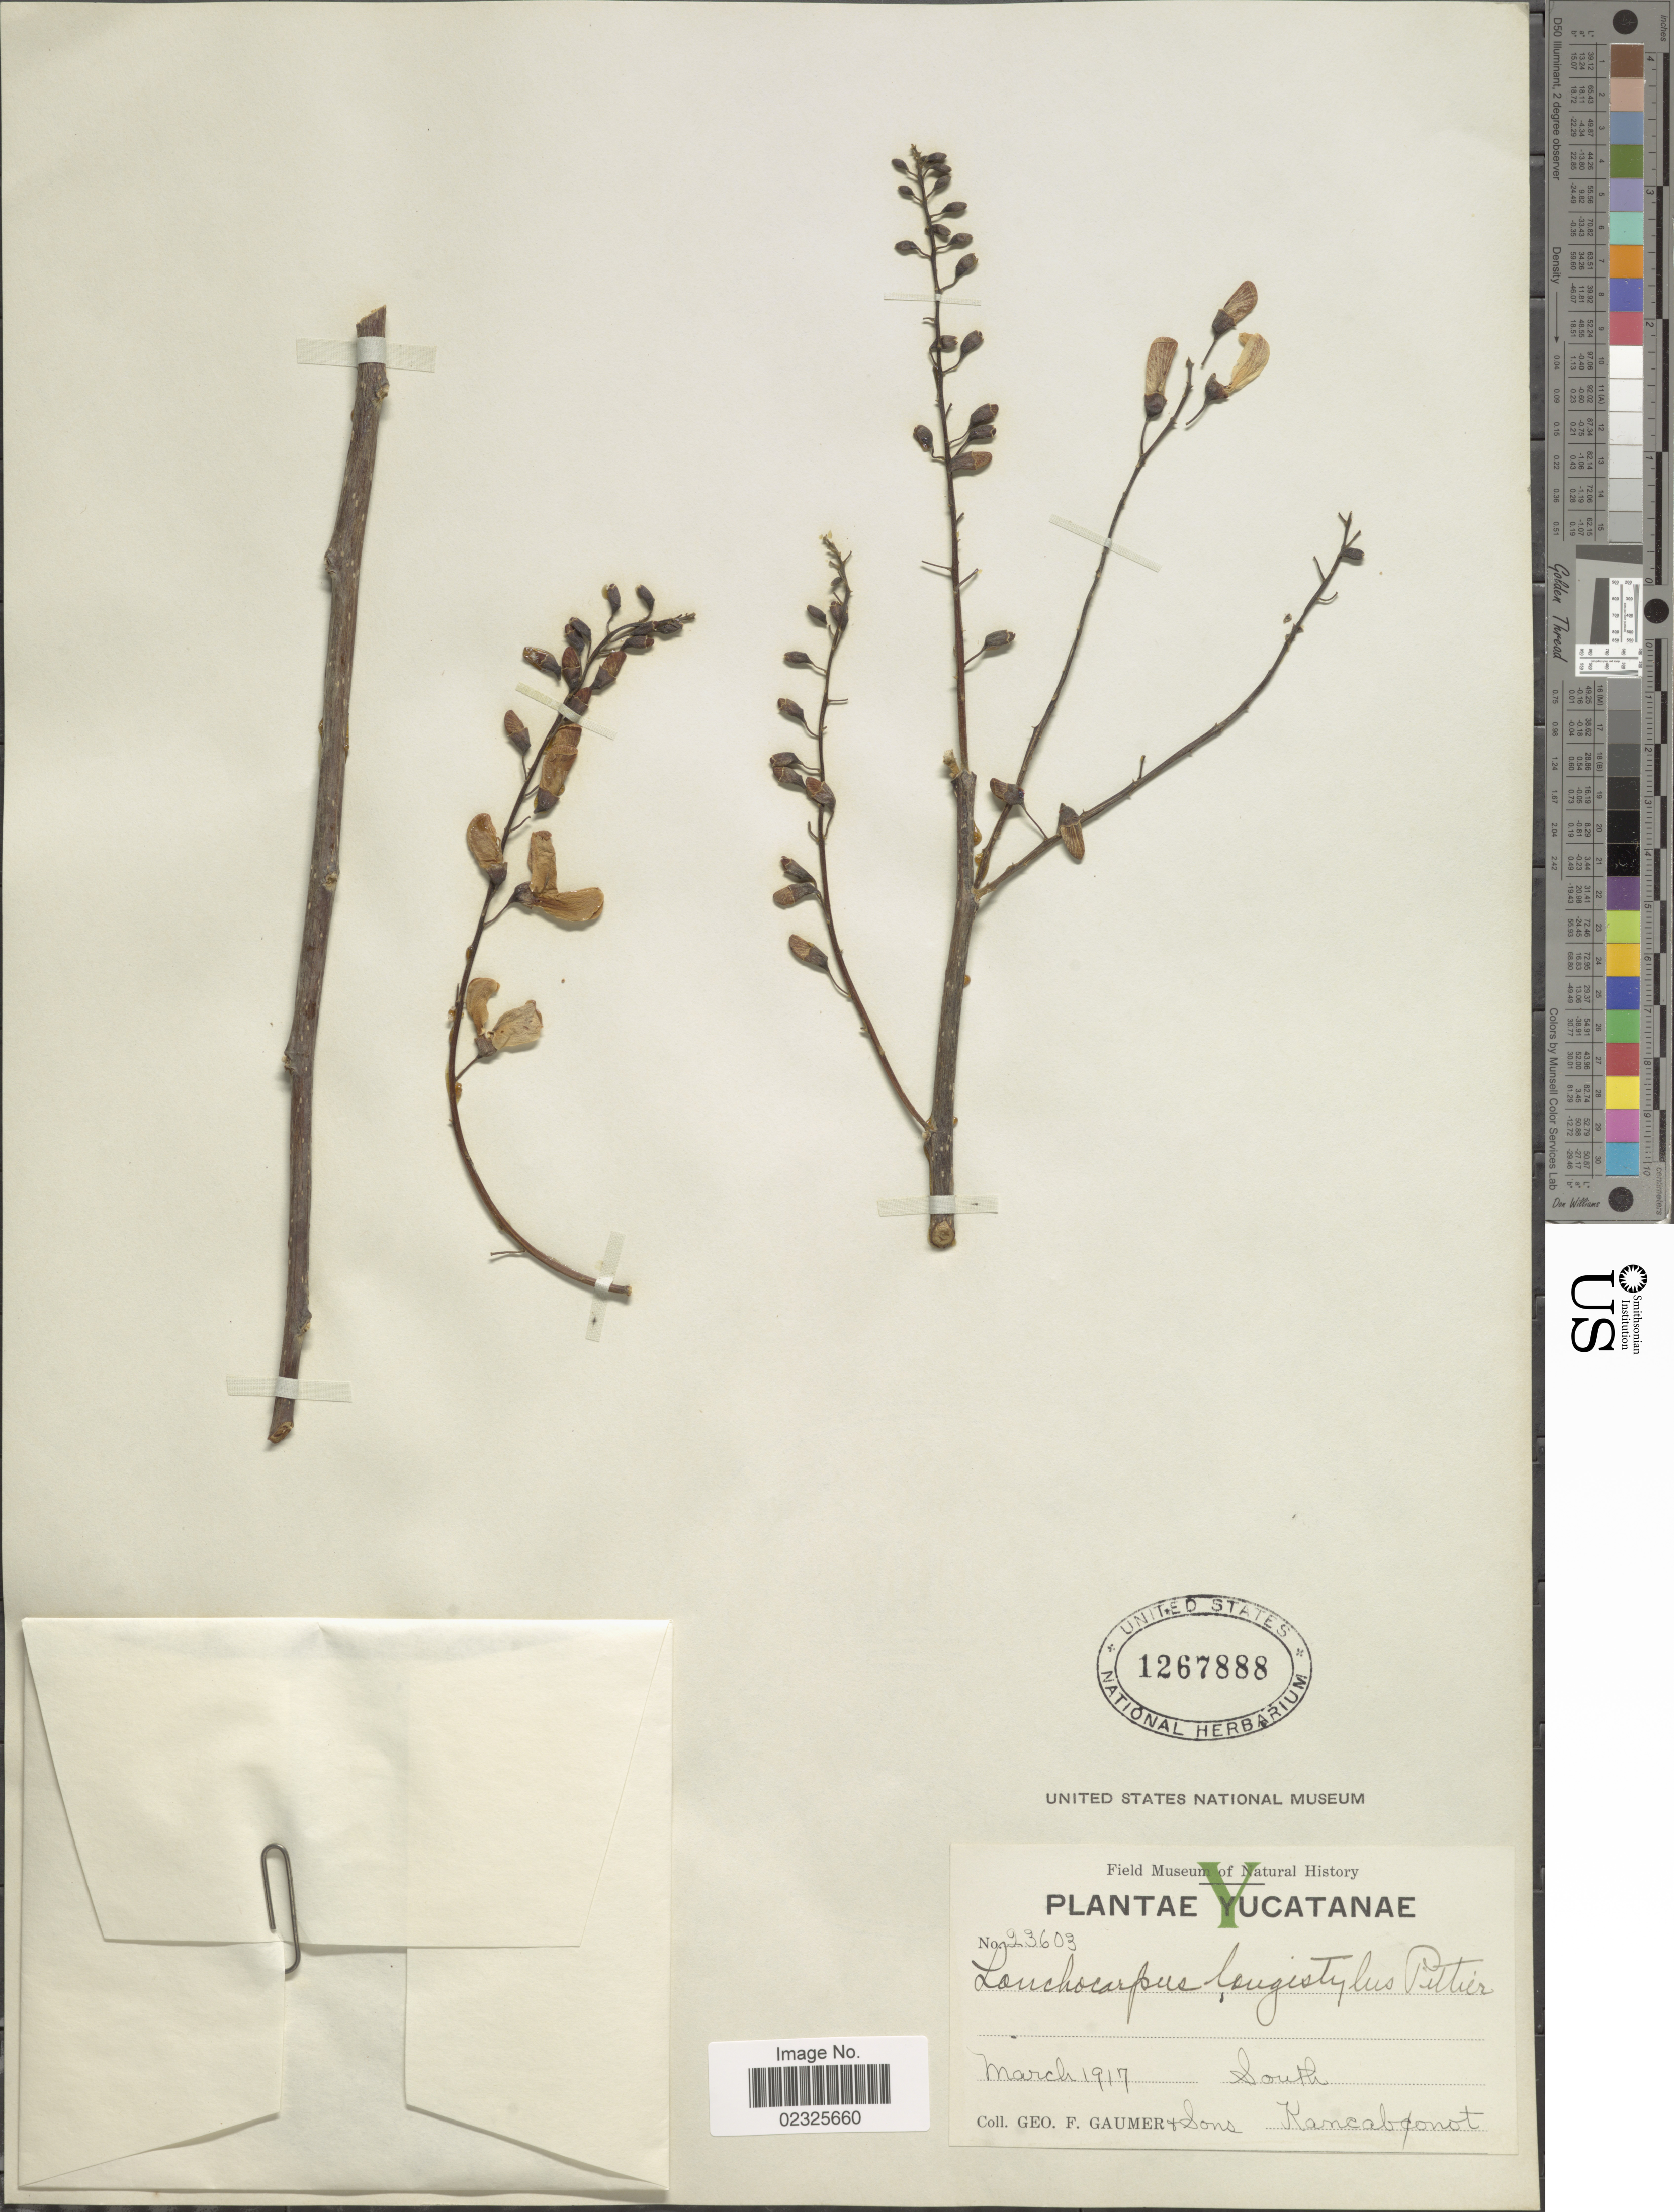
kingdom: Plantae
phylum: Tracheophyta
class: Magnoliopsida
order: Fabales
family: Fabaceae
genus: Gliricidia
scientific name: Gliricidia sepium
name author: (Jacq.) Kunth ex Walp.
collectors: G. F. Gaumer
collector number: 23603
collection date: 1917-03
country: Mexico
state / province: Yucatán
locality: South Kancabonot [interpreted]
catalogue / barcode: US 1267888